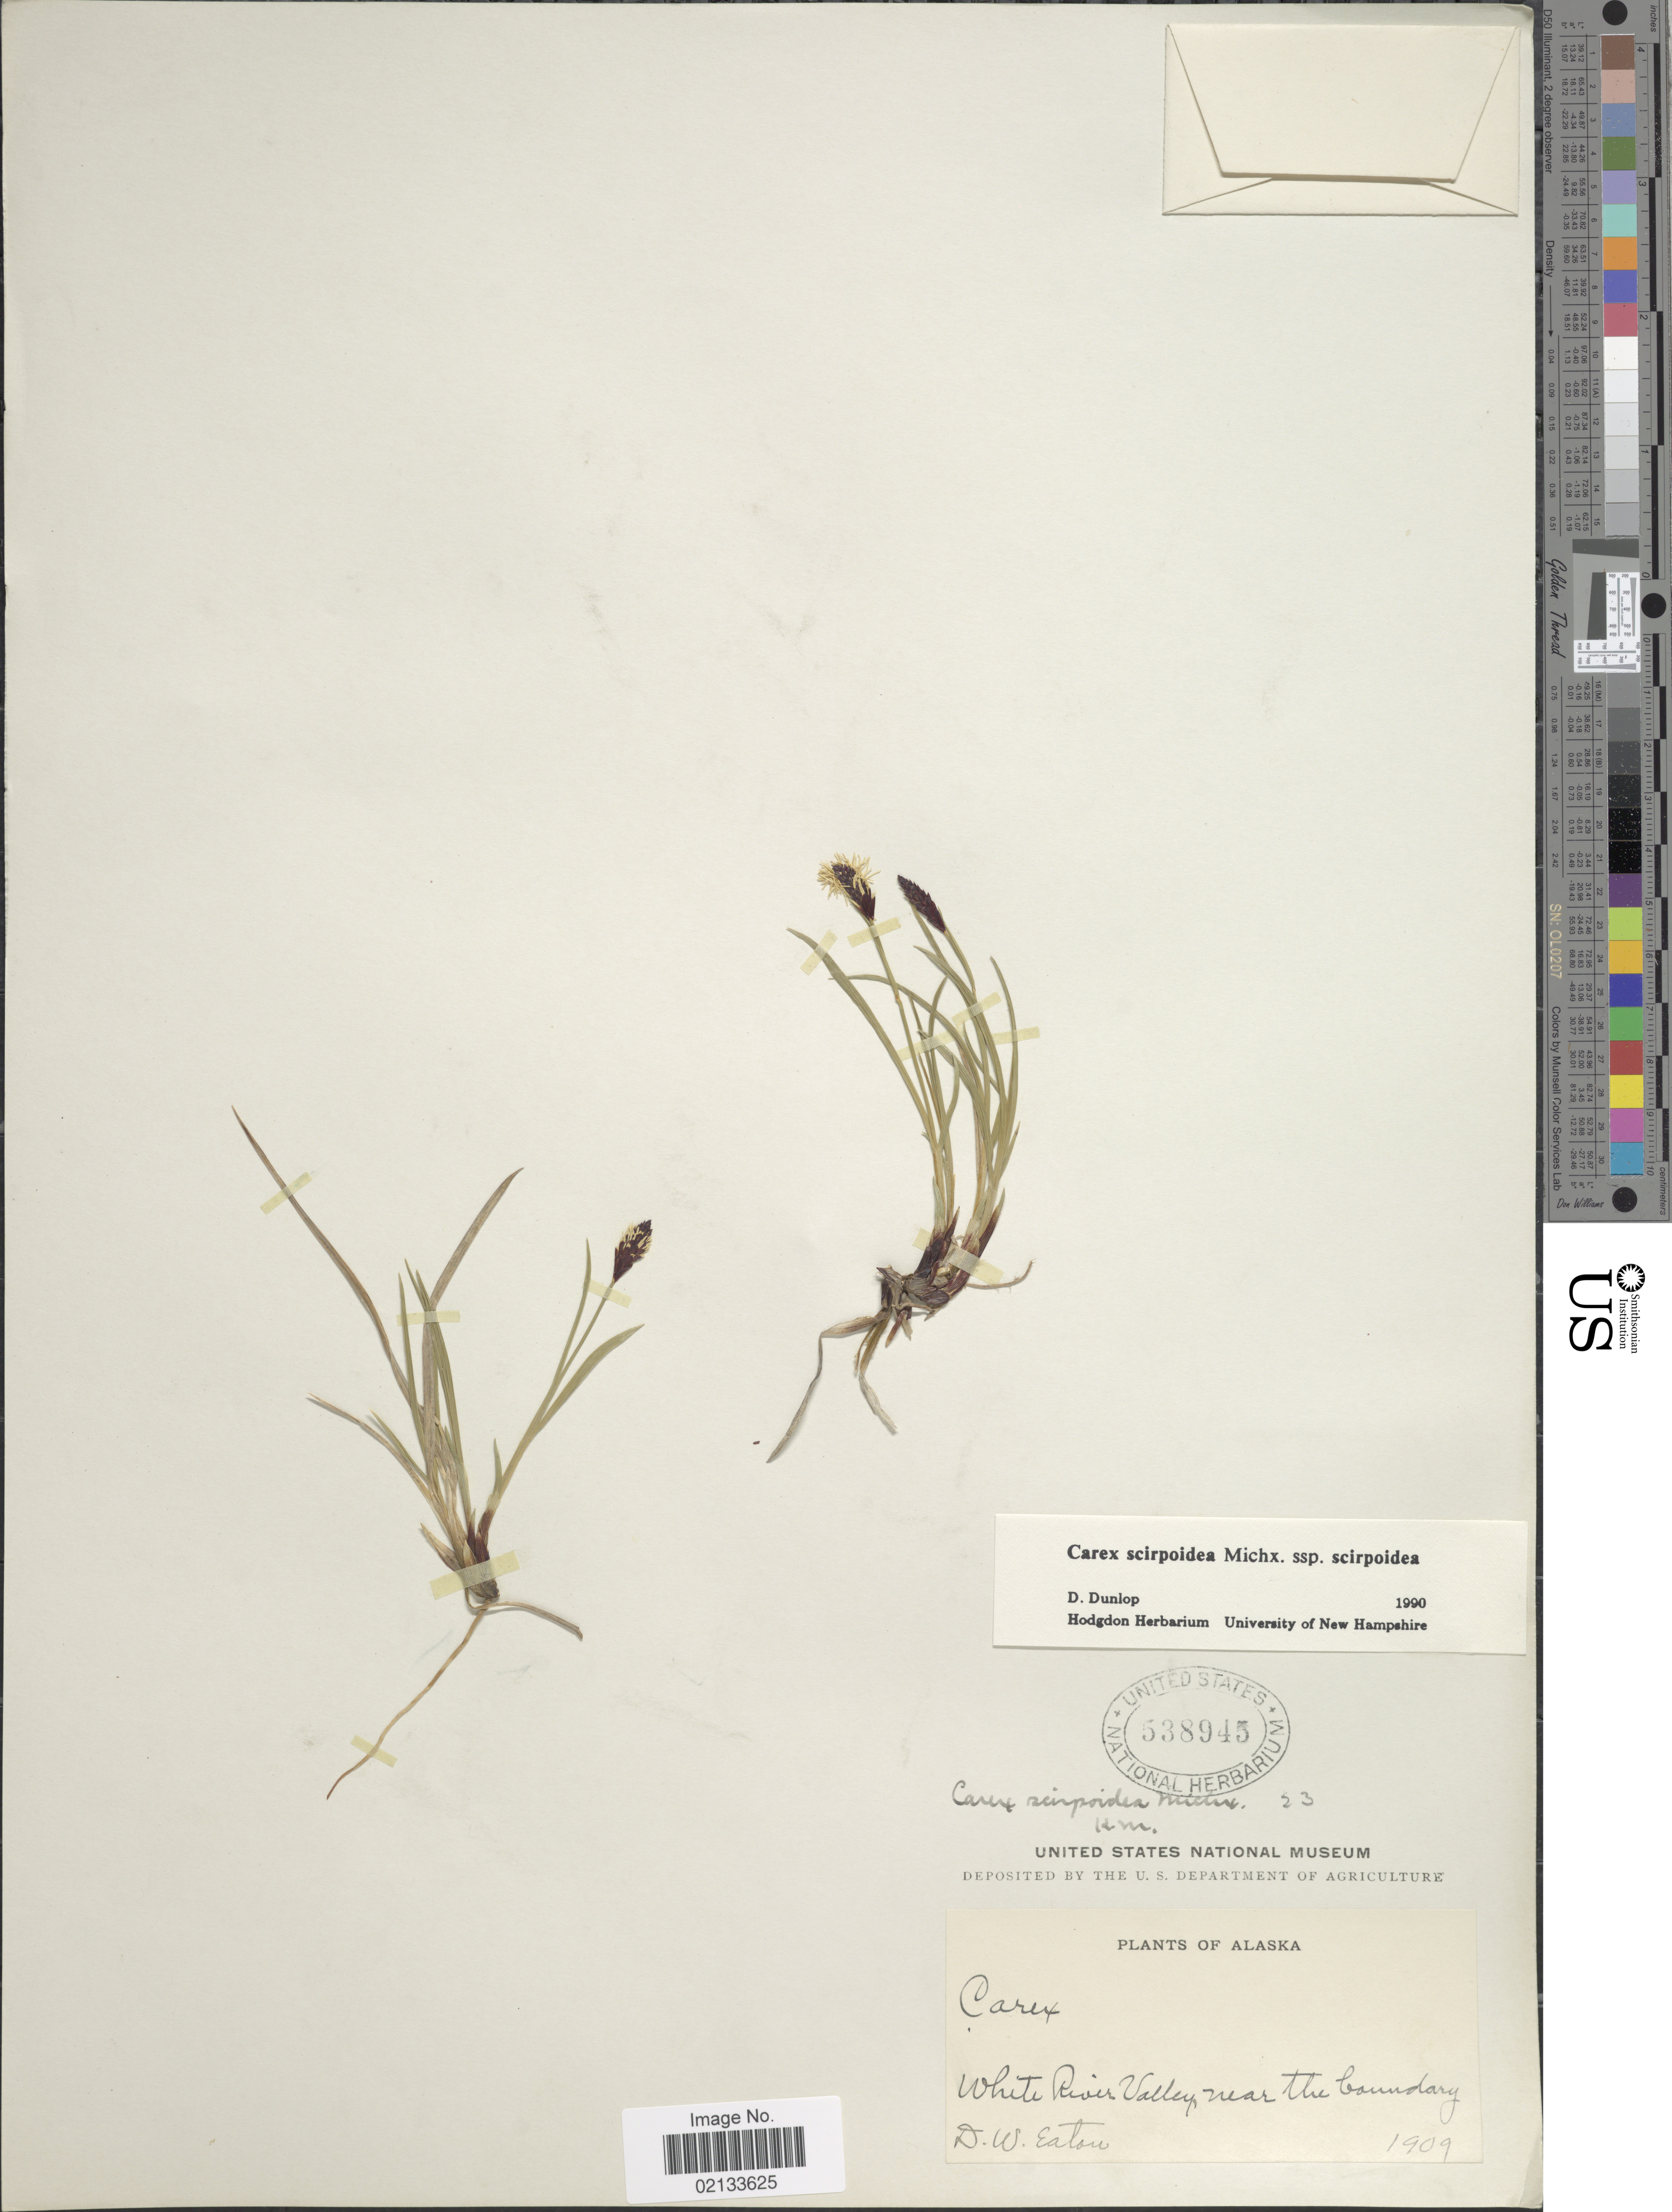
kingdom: Plantae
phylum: Tracheophyta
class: Liliopsida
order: Poales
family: Cyperaceae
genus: Carex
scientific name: Carex scirpoidea subsp. scirpoidea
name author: Michx.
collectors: D. Eaton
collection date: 1909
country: United States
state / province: Alaska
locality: White River Valley, near the boundary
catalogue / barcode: US 538945